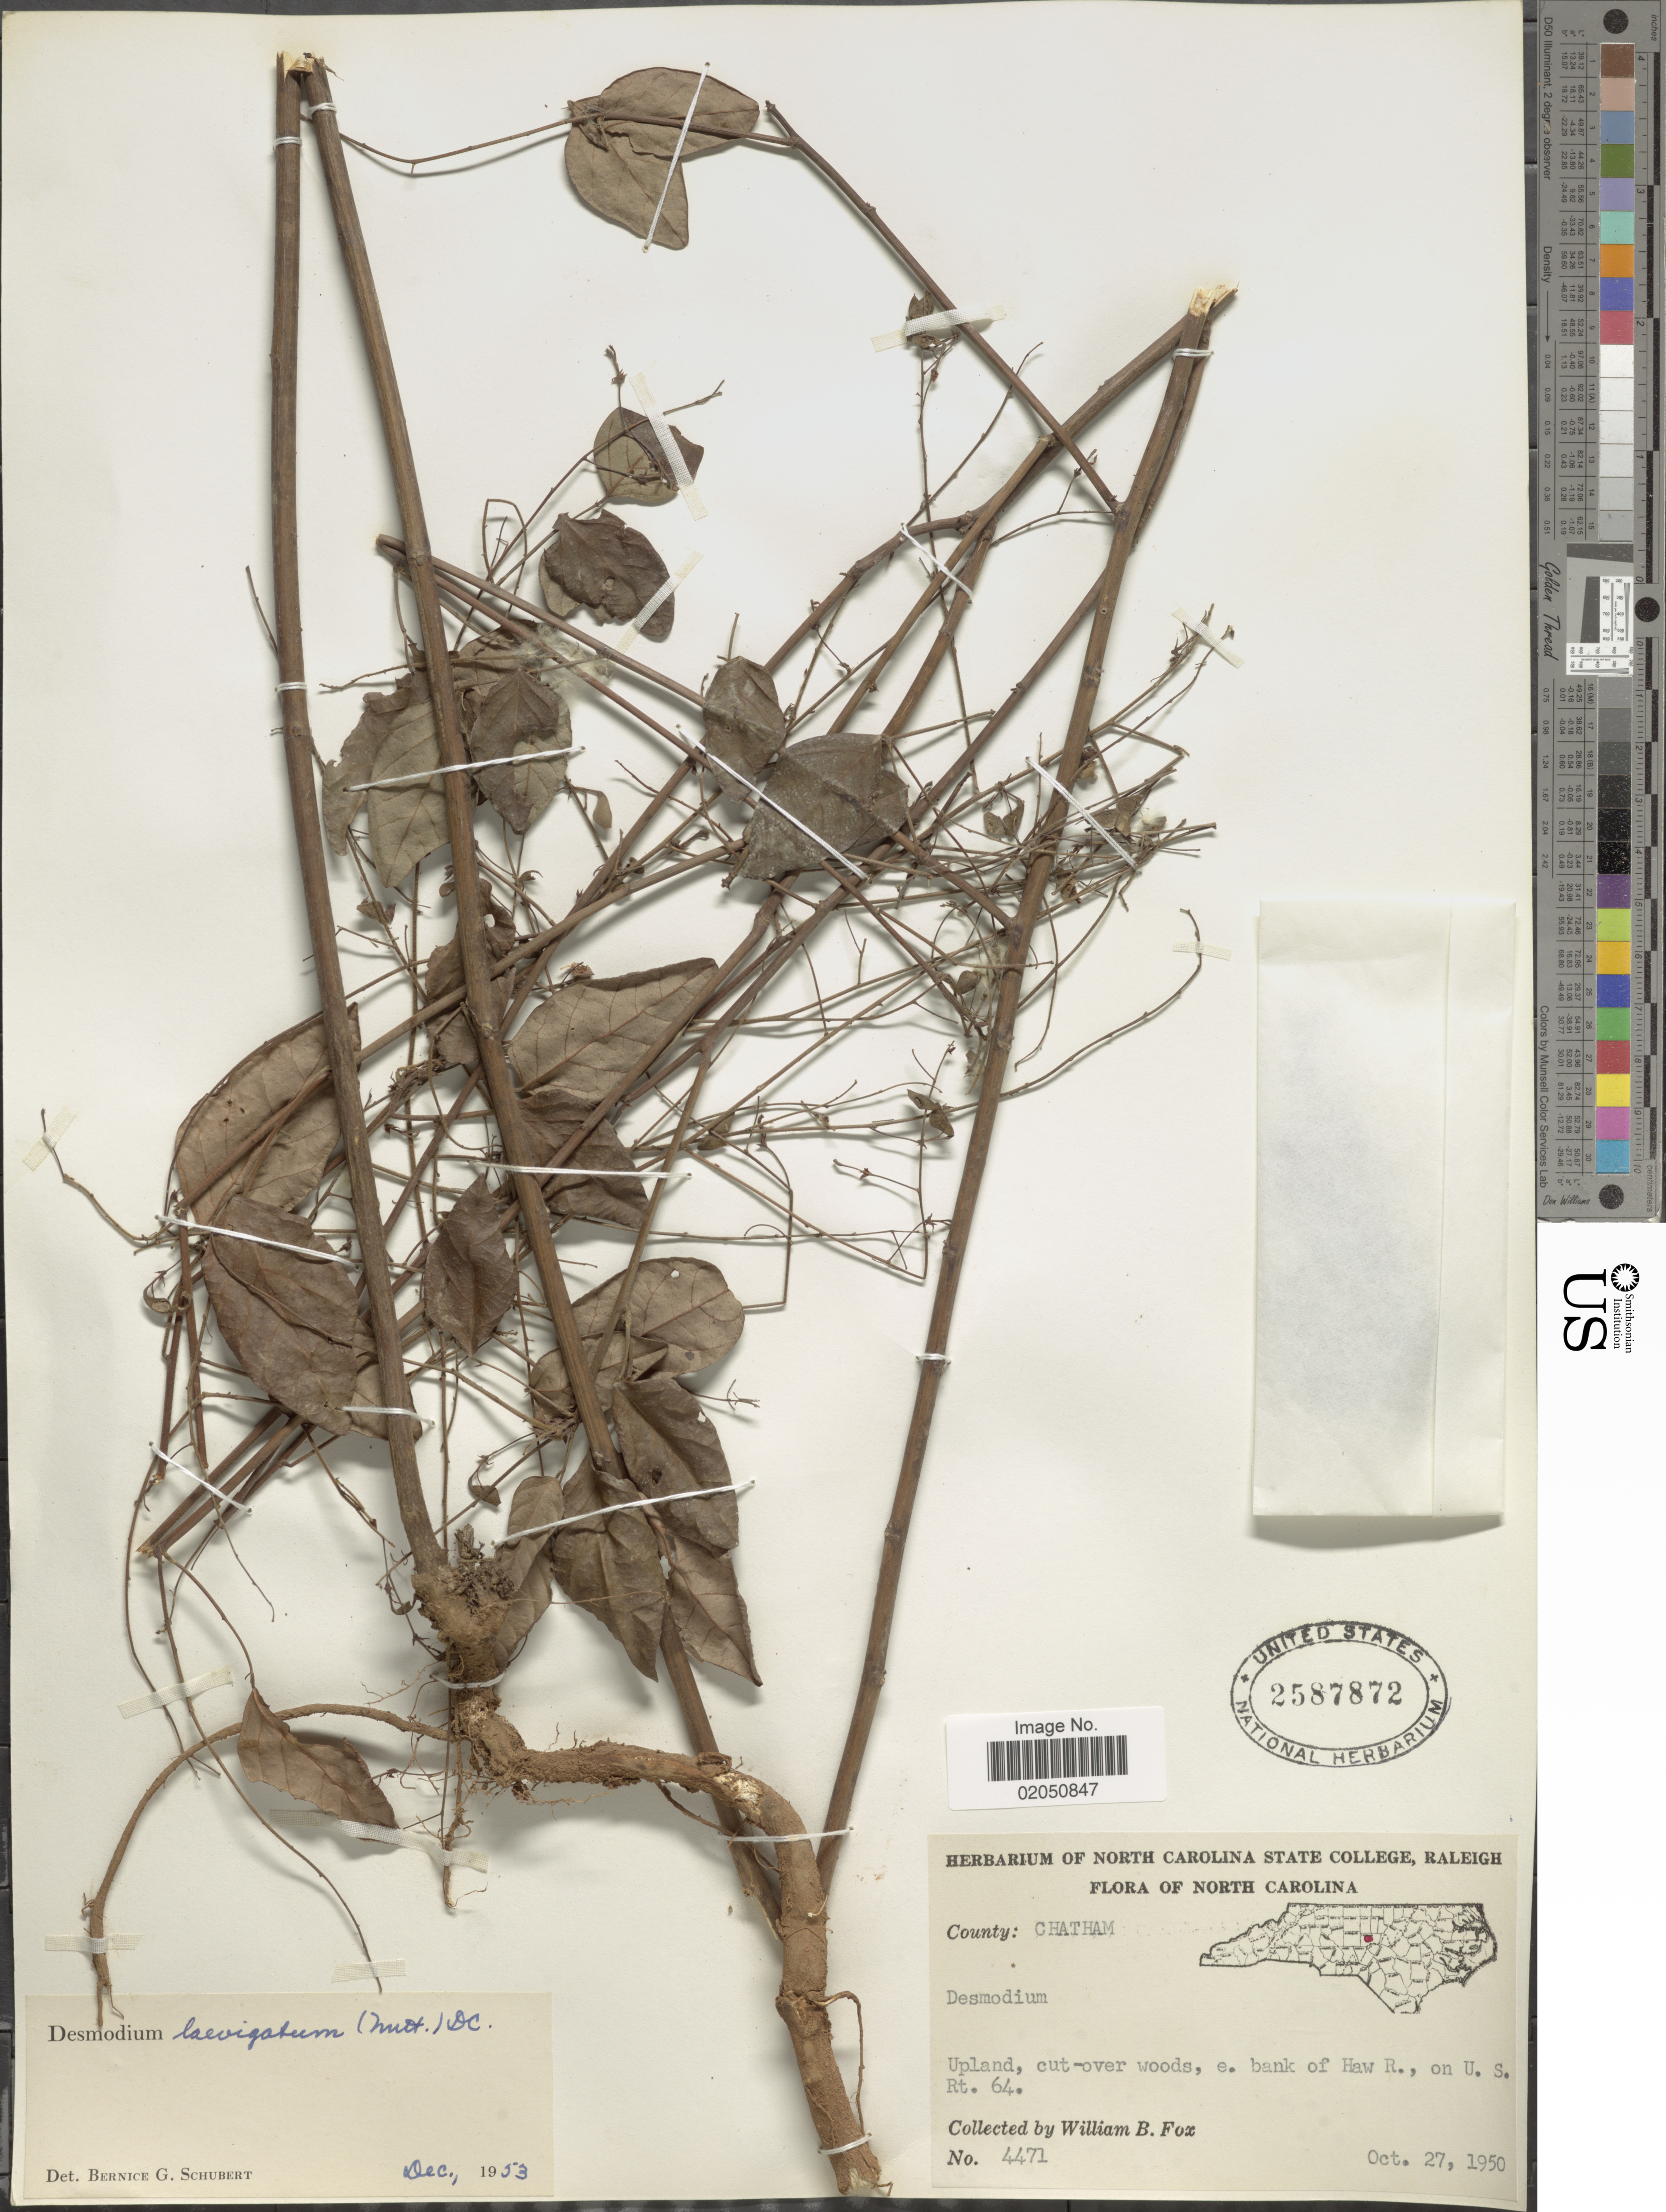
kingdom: Plantae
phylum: Tracheophyta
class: Magnoliopsida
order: Fabales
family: Fabaceae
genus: Desmodium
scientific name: Desmodium laevigatum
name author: (Nutt.) DC.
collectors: W. B. Fox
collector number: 4471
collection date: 1950-10-27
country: United States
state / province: North Carolina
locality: County: Chatham, Upland, cut-over woods, e. bank of Haw R., on U.S. Rt. 64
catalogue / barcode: US 2587872